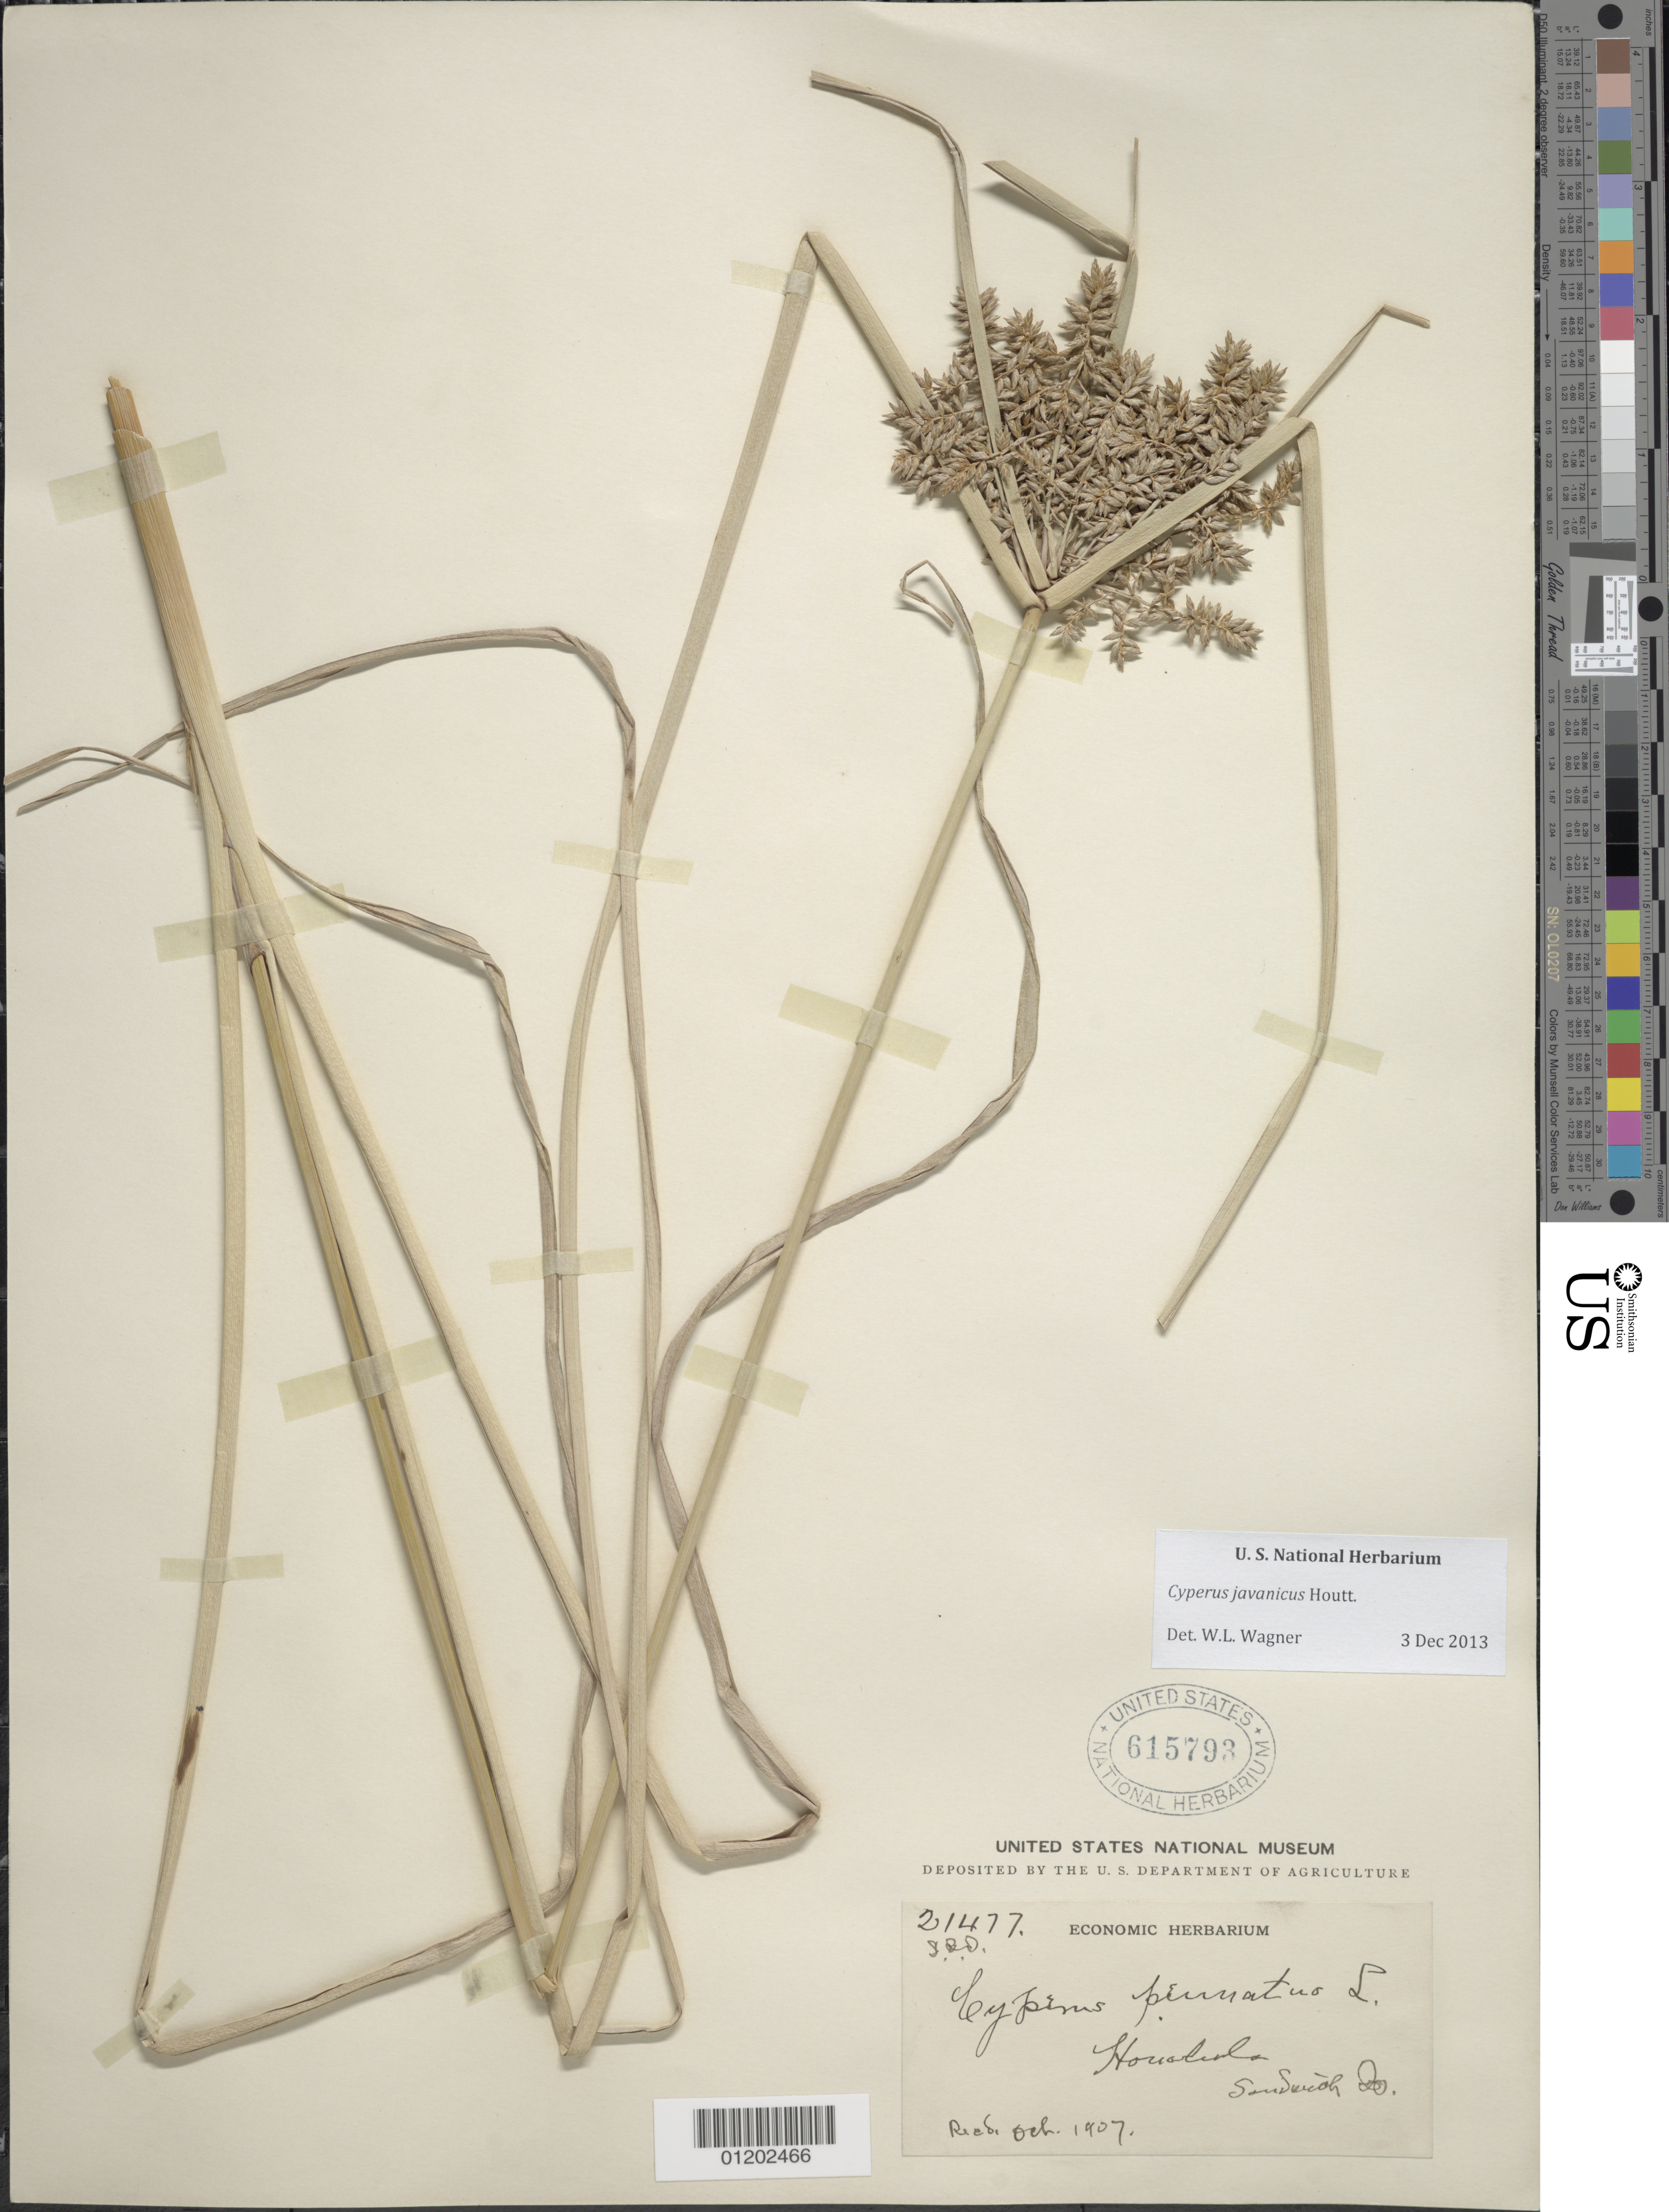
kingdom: Plantae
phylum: Tracheophyta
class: Liliopsida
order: Poales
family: Cyperaceae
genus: Cyperus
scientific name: Cyperus javanicus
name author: Houtt.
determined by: Wagner, W. L., (BOT), Smithsonian Institution - National Museum of Natural History (UNITED STATES)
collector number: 21477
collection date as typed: Oct 1907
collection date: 1907-10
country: United States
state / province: Hawaii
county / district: Honolulu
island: Oahu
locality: Honolulu.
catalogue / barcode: US 615793